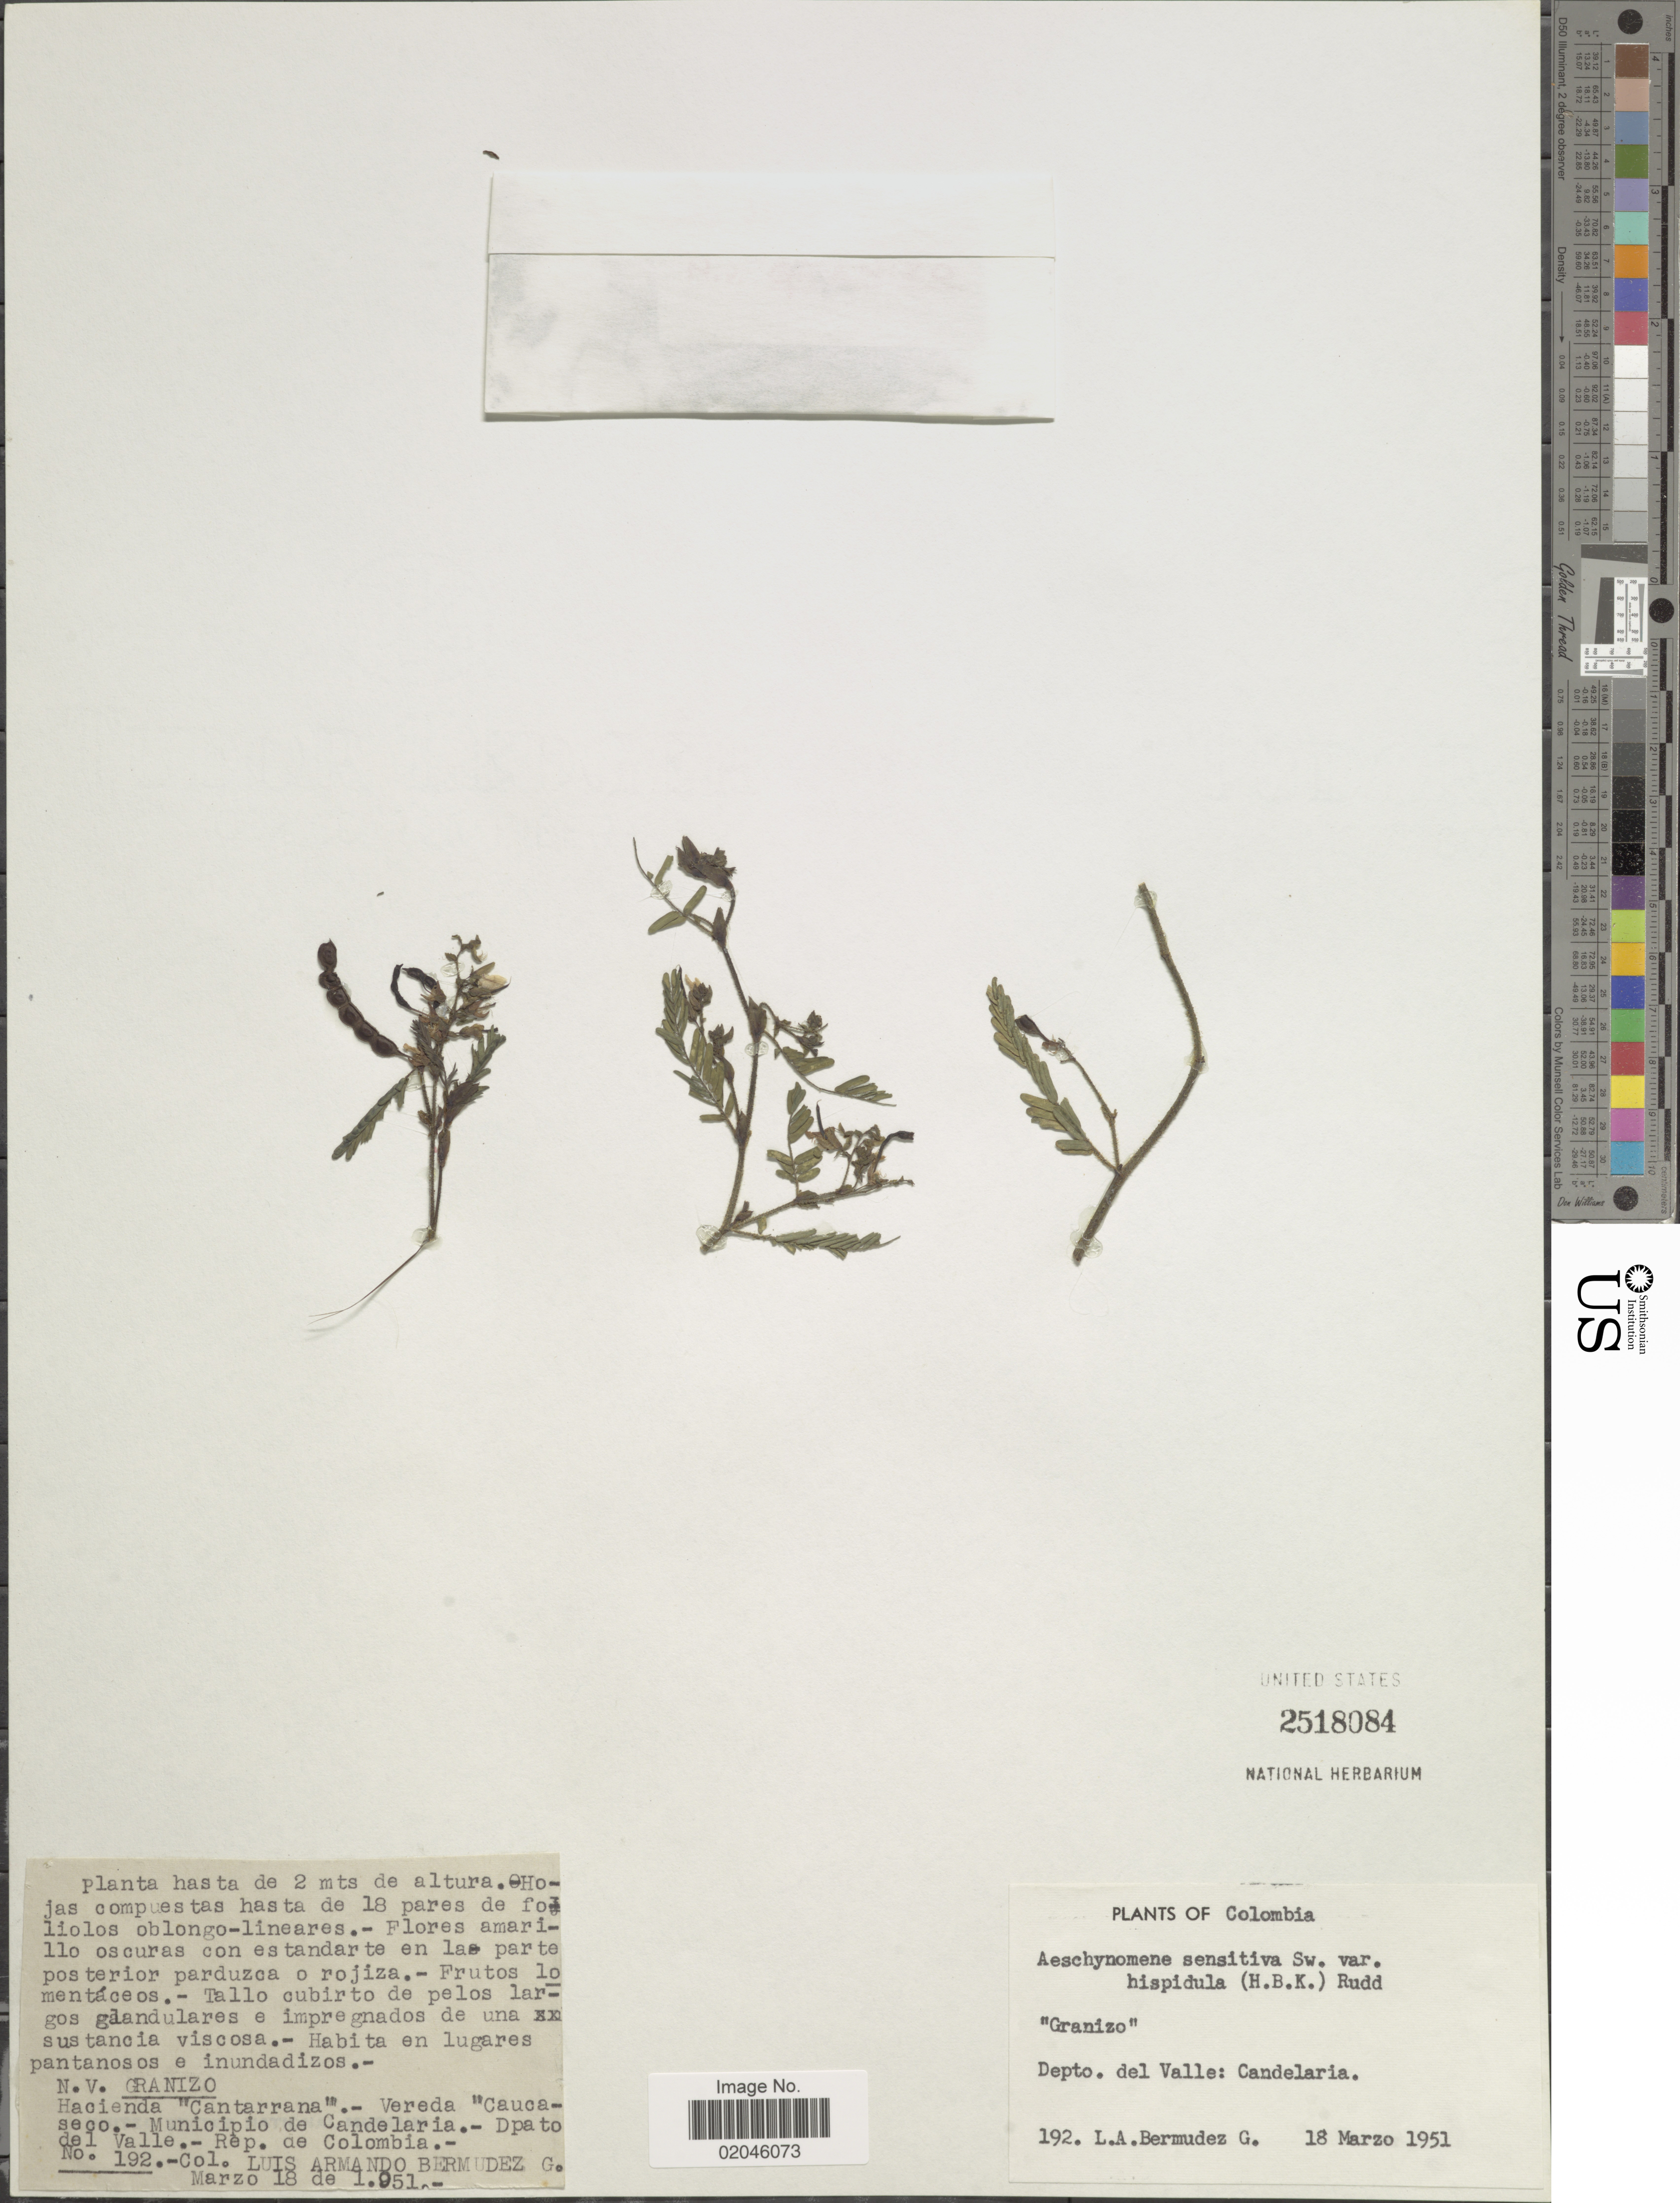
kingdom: Plantae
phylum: Tracheophyta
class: Magnoliopsida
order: Fabales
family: Fabaceae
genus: Aeschynomene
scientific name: Aeschynomene sensitiva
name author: Sw.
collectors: A. Bermudez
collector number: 192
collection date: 1951-03-18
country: Colombia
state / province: Valle del Cauca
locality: Depto. del Valle: Candelaria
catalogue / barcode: US 2518084